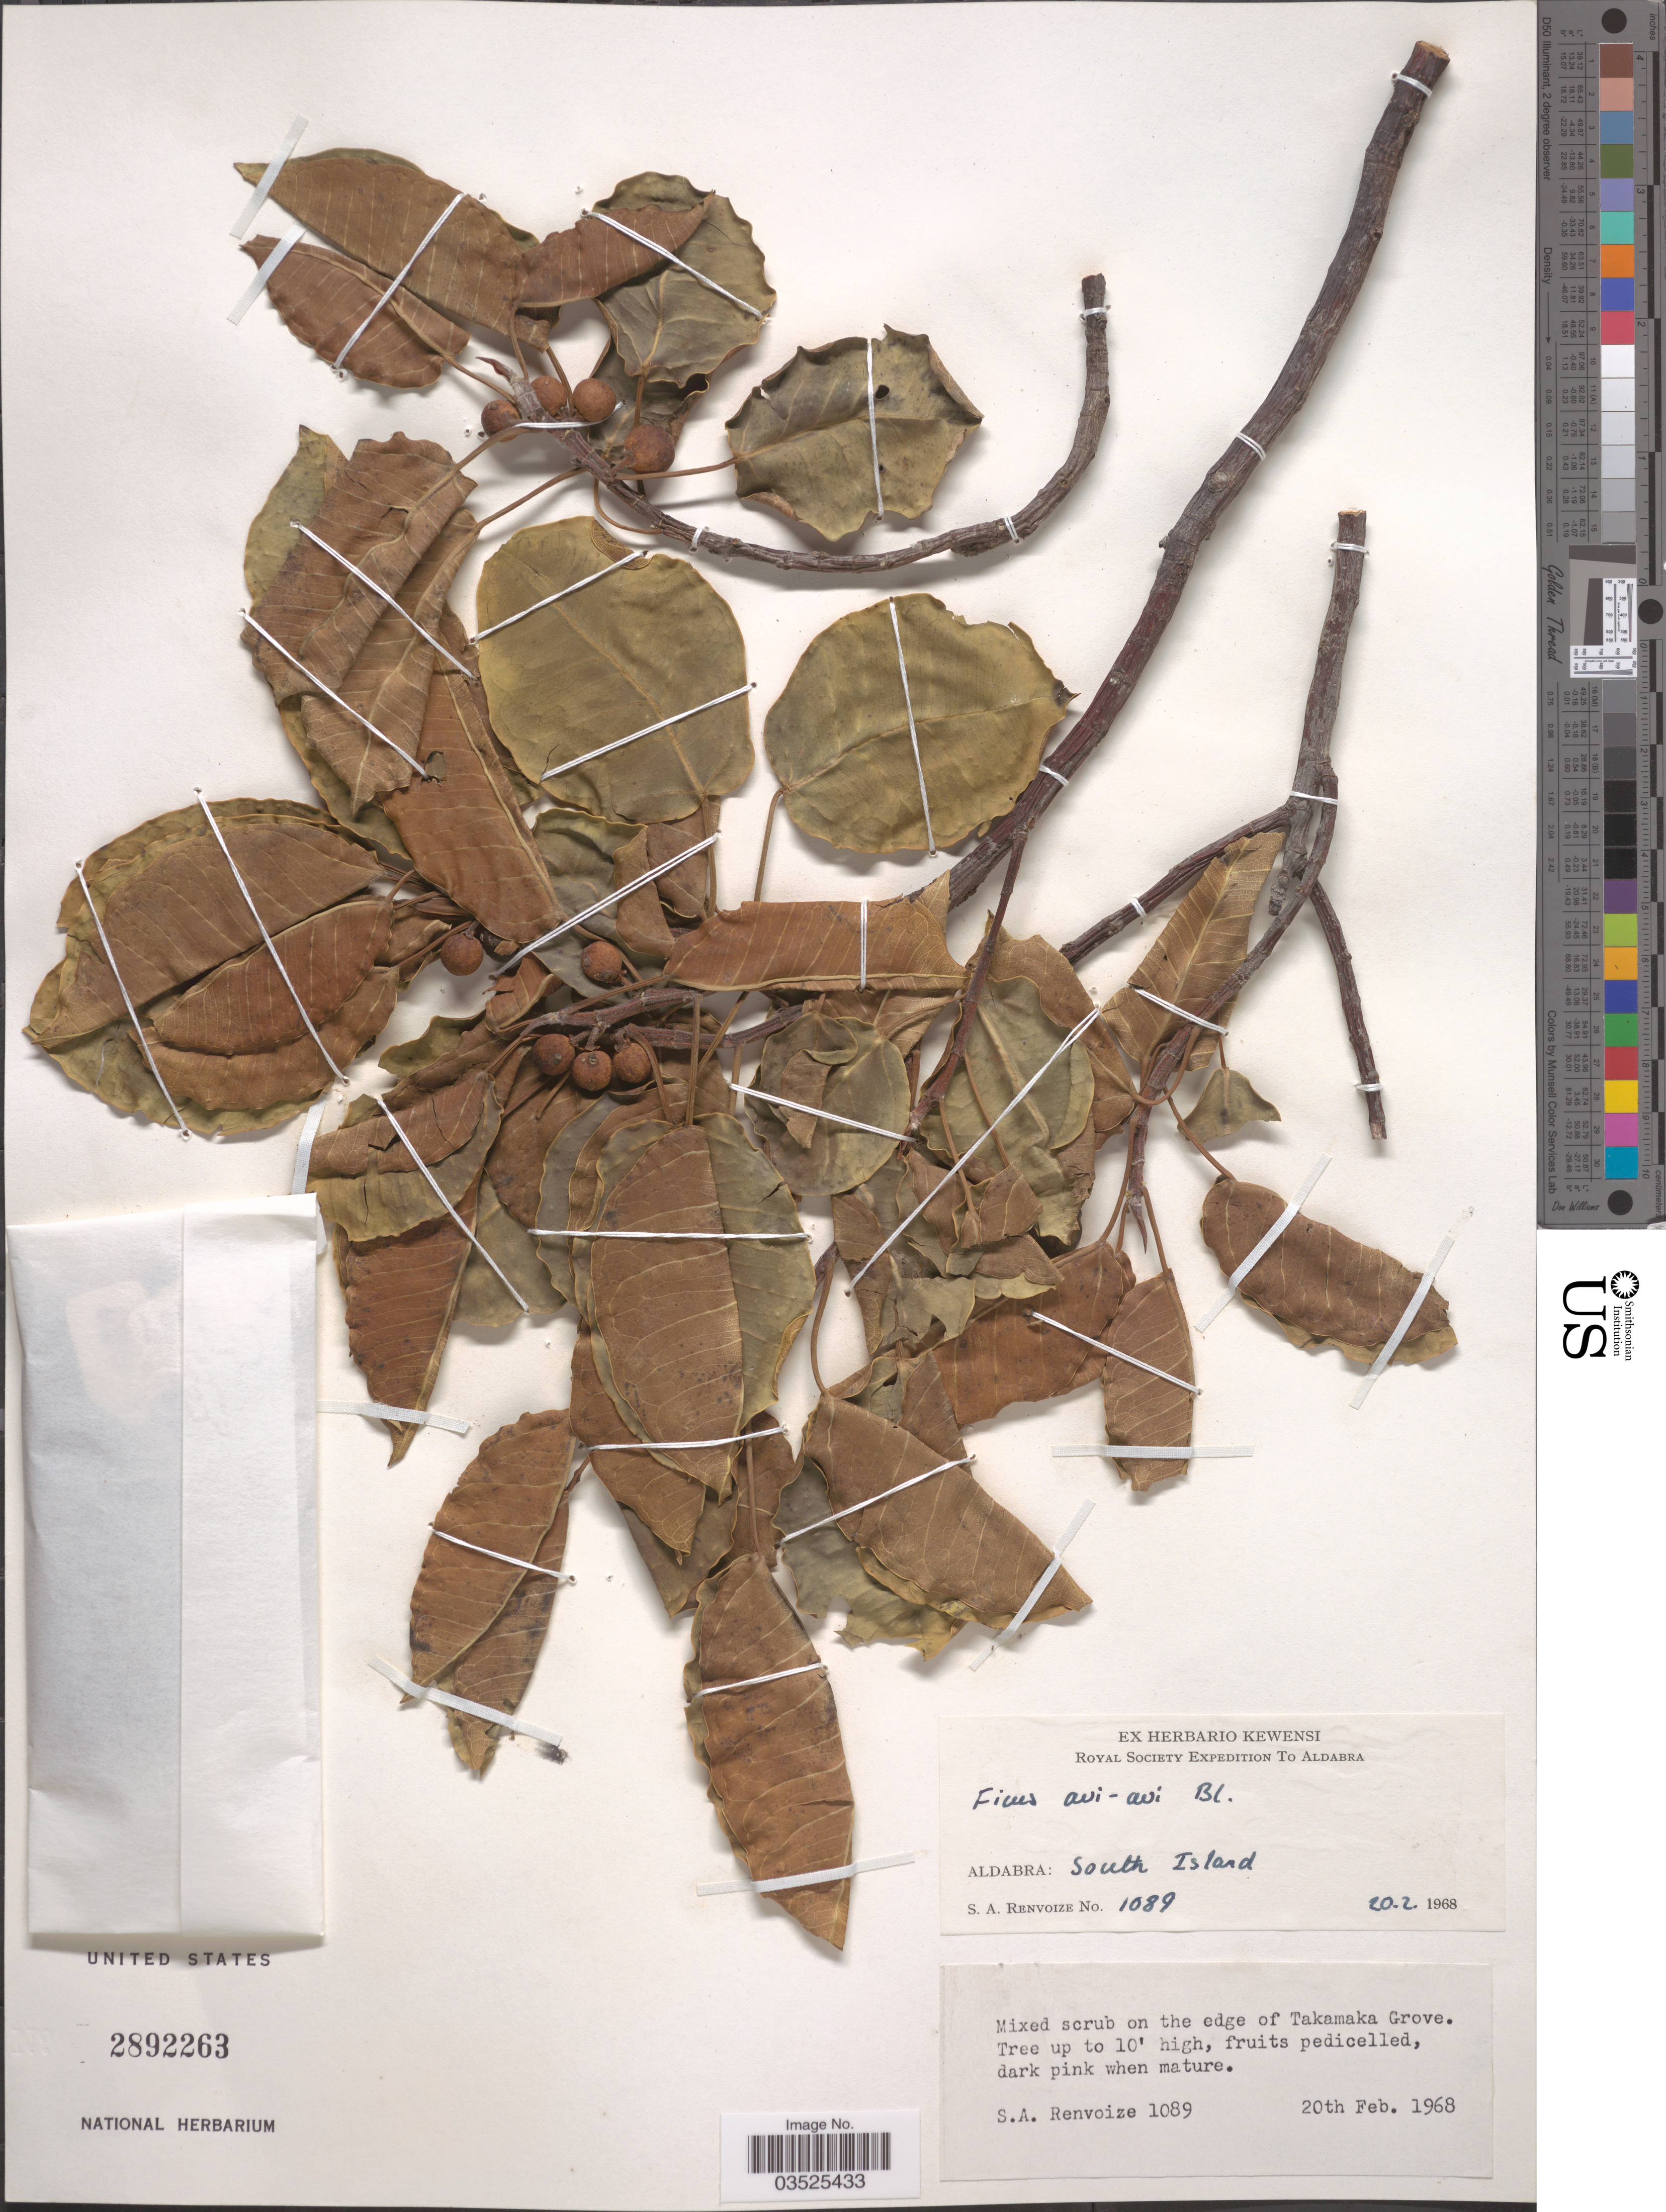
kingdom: Plantae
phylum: Tracheophyta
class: Magnoliopsida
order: Rosales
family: Moraceae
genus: Ficus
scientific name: Ficus avi-avi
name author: Blume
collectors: S. A. Renvoize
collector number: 1089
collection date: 1968-02-20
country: Seychelles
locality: Aldabra: South Island. Mixed scrub on the edge of Takamaka Grove.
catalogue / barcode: US 2892263